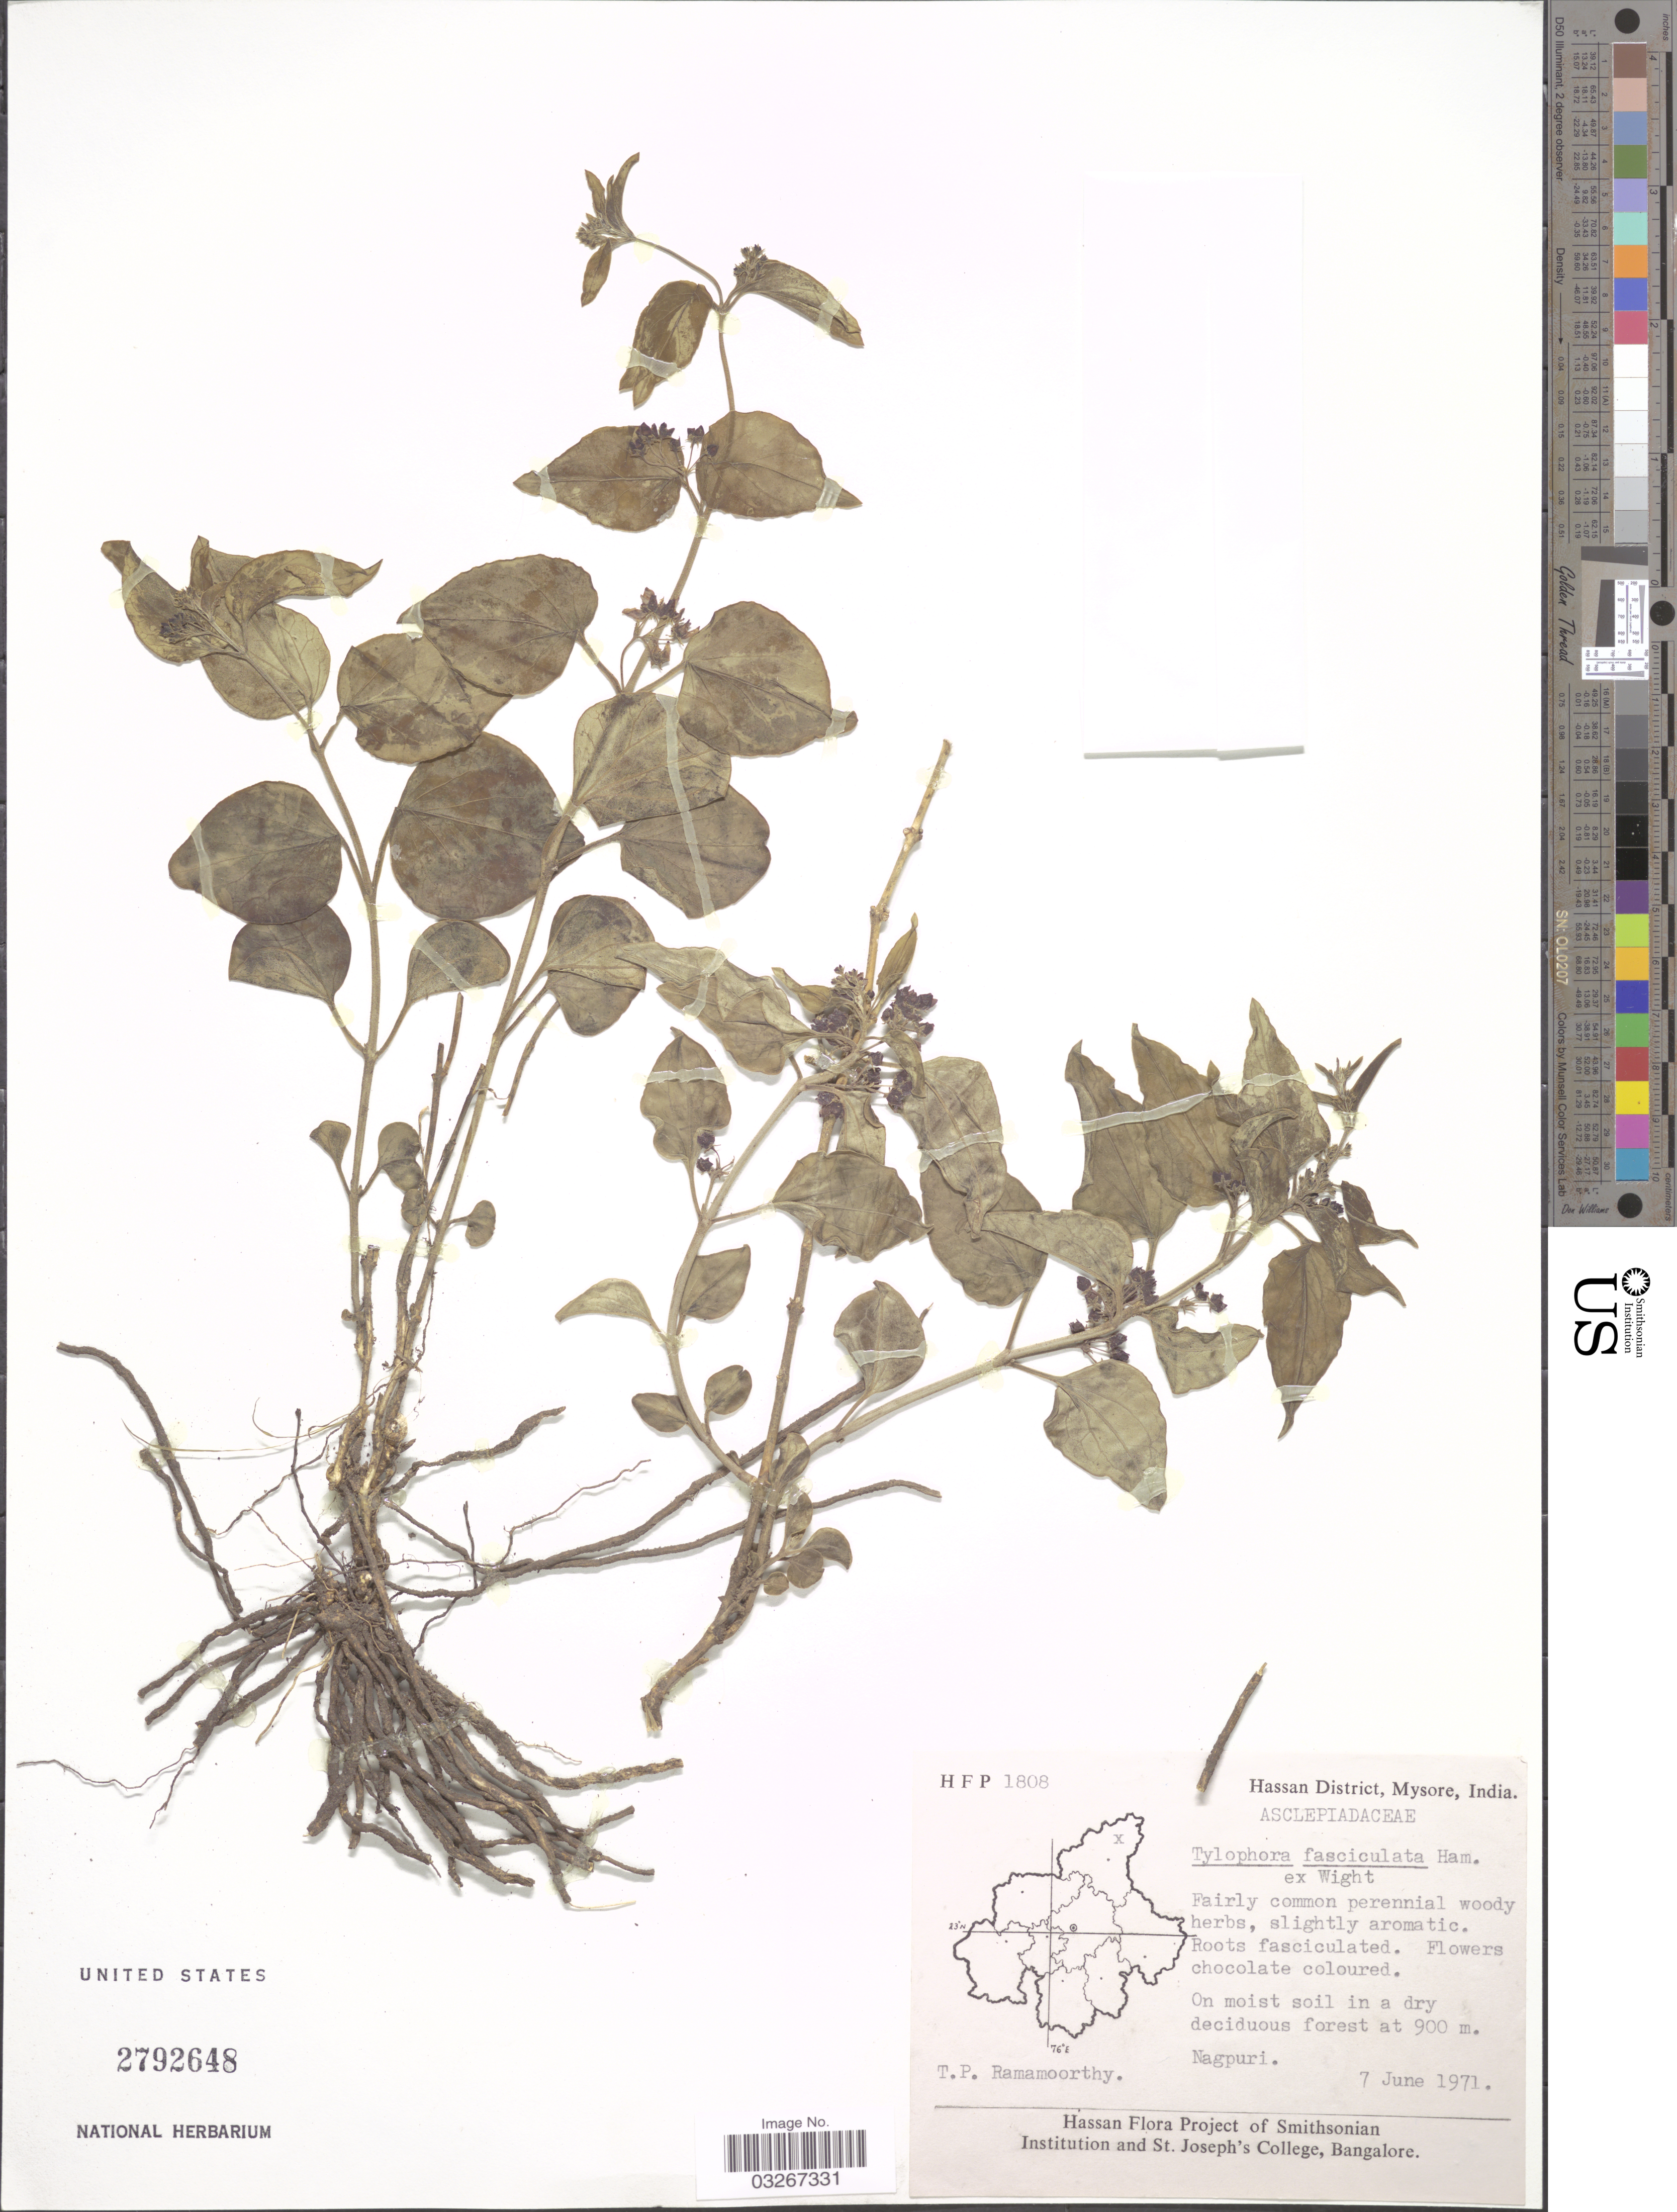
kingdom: Plantae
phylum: Tracheophyta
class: Magnoliopsida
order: Gentianales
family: Apocynaceae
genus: Tylophora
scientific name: Tylophora fasciculata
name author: Buch.-Ham. ex Wight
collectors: T. P. Ramamoorthy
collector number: H F P 1808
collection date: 1971-06-07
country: India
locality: Hassan District, Mysore. Nagpuri.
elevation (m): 900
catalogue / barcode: US 2792648